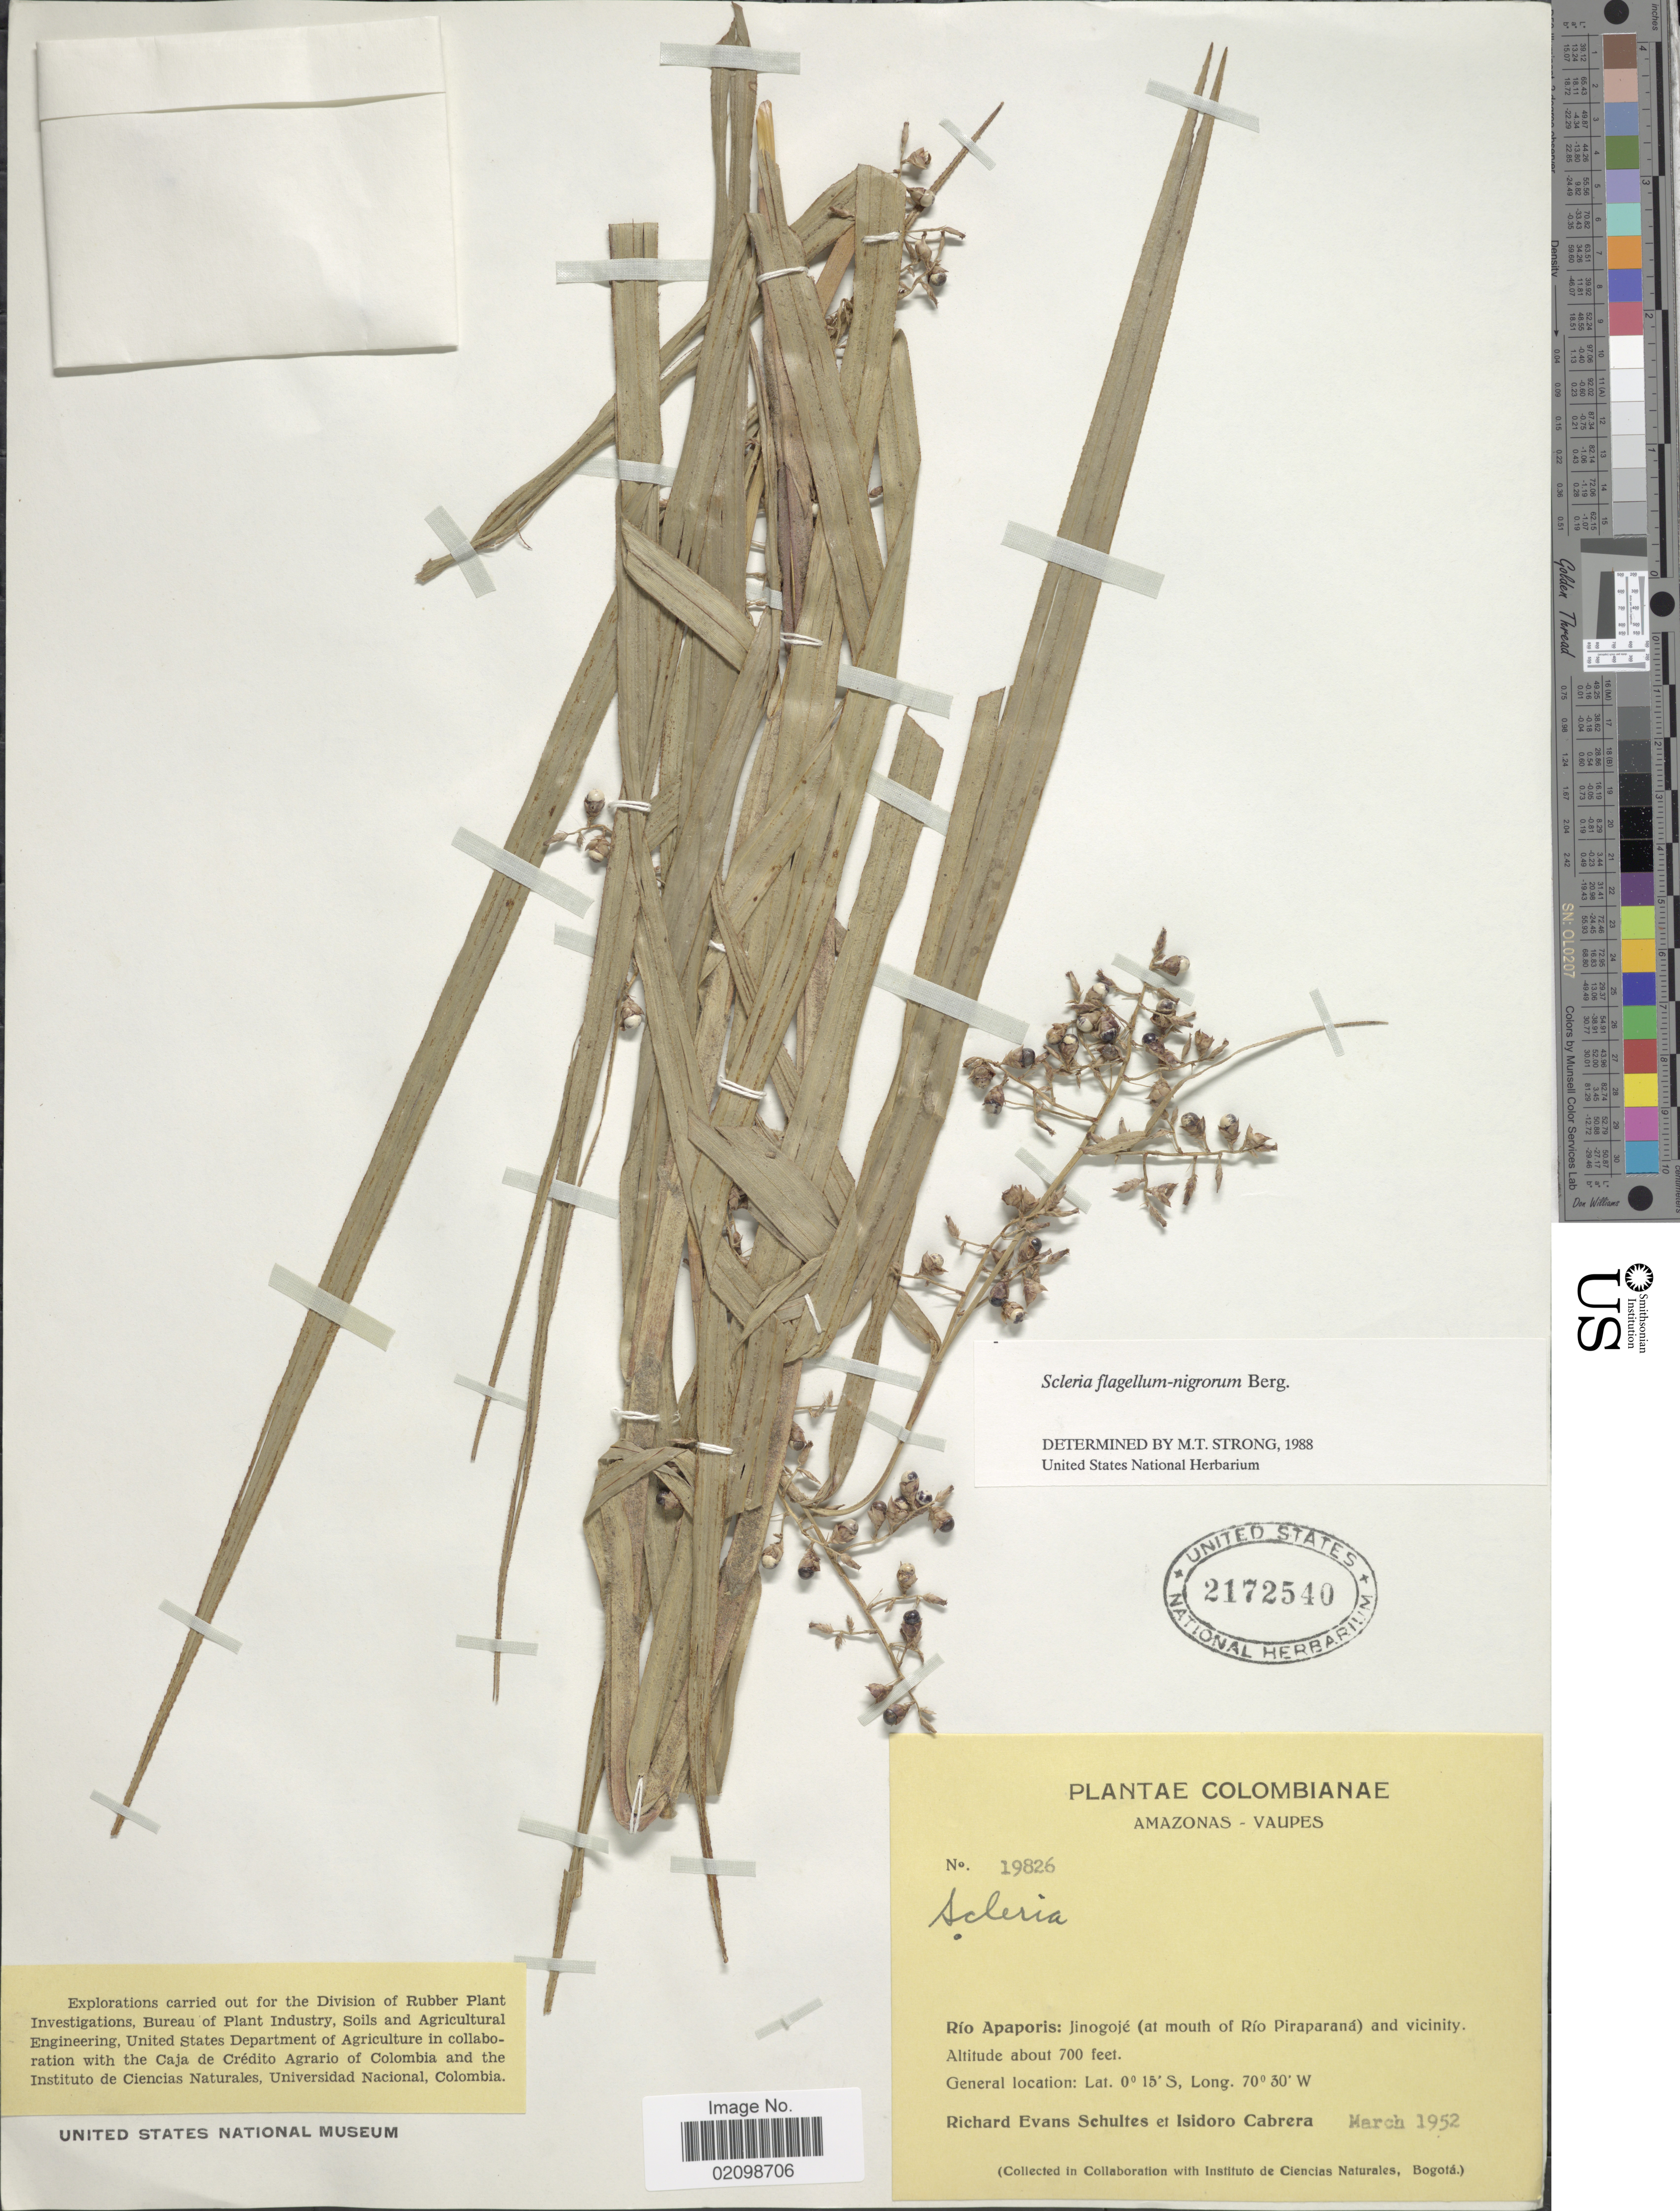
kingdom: Plantae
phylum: Tracheophyta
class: Liliopsida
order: Poales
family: Cyperaceae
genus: Scleria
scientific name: Scleria flagellum-nigrorum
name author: P.J. Bergius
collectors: R. E. Schultes & I. Cabrera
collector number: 19826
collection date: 1952-03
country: Colombia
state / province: Vaupés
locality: Amazonas - Vaupes. Rio Apaporis : Jinogoje (at mouth of rio Piraparana) and vicinity.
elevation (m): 213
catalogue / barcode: US 2172540